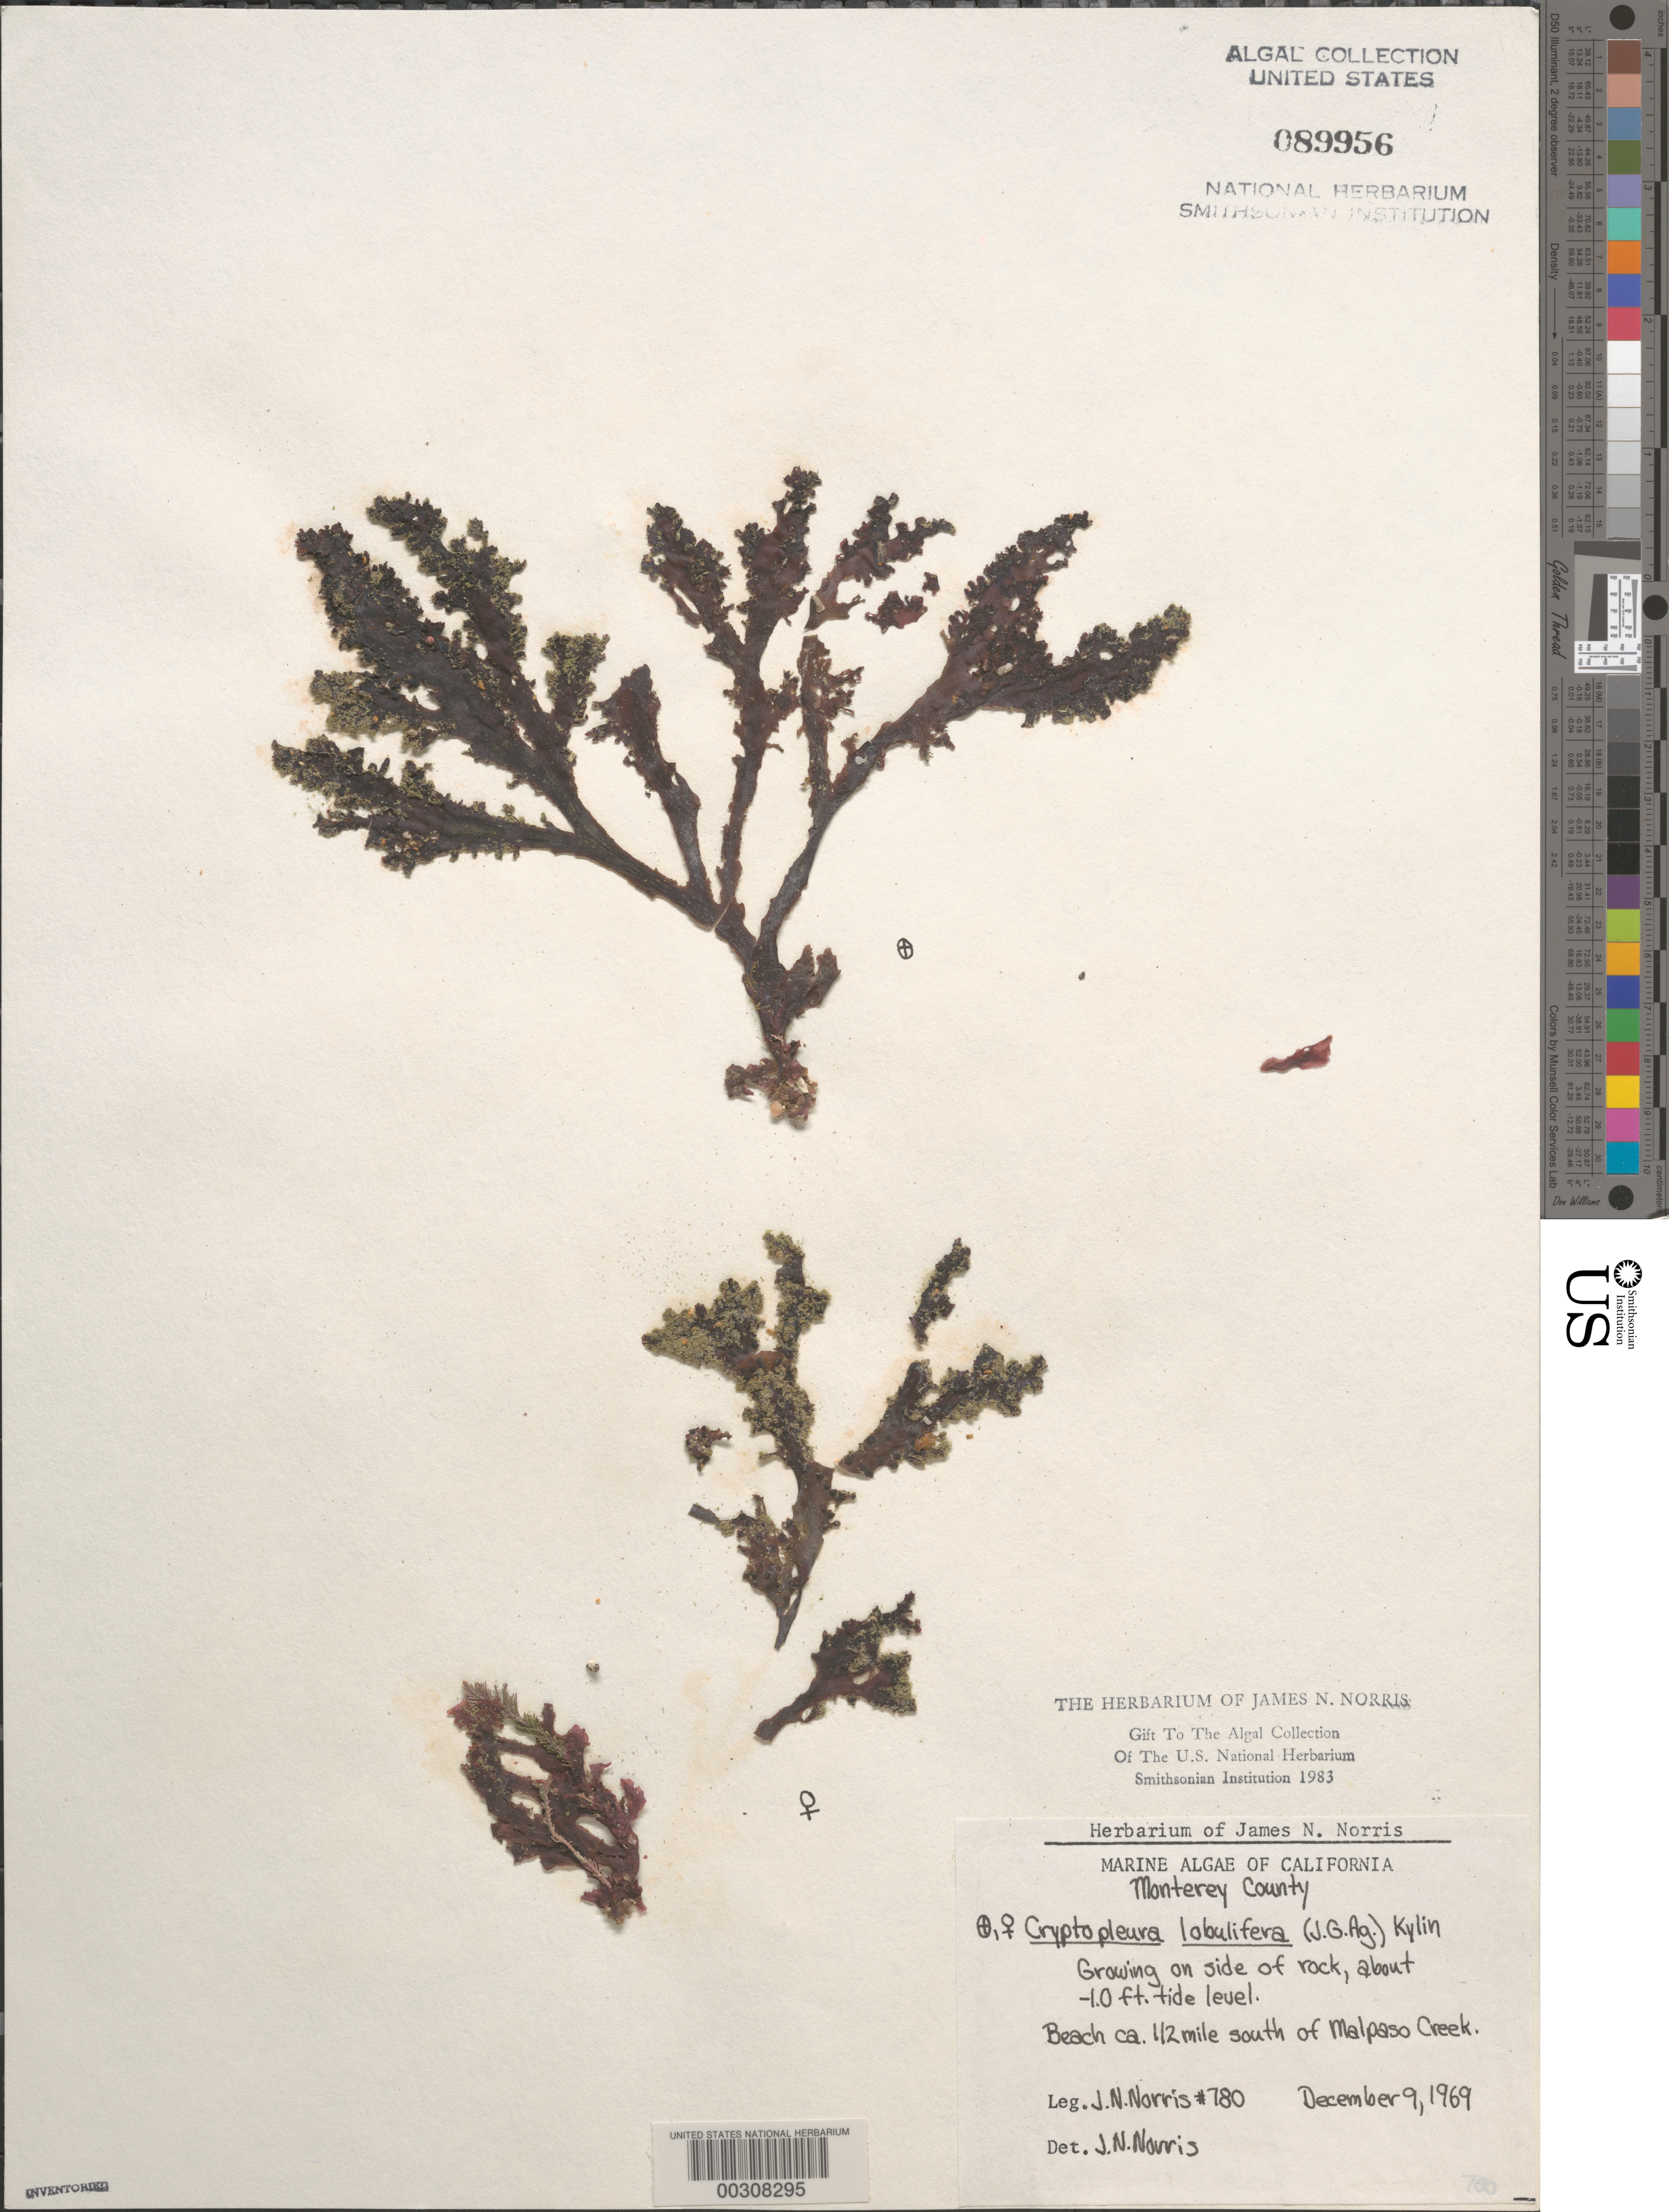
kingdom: Plantae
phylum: Rhodophyta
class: Florideophyceae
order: Ceramiales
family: Delesseriaceae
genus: Cryptopleura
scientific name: Cryptopleura lobulifera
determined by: Norris, James N.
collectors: J. N. Norris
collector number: JN-780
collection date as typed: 09 Dec 1969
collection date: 1969-12-09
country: United States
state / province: California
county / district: Monterey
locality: Beach ca. 0.5 mile south of Malpaso Creek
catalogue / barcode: US 89956